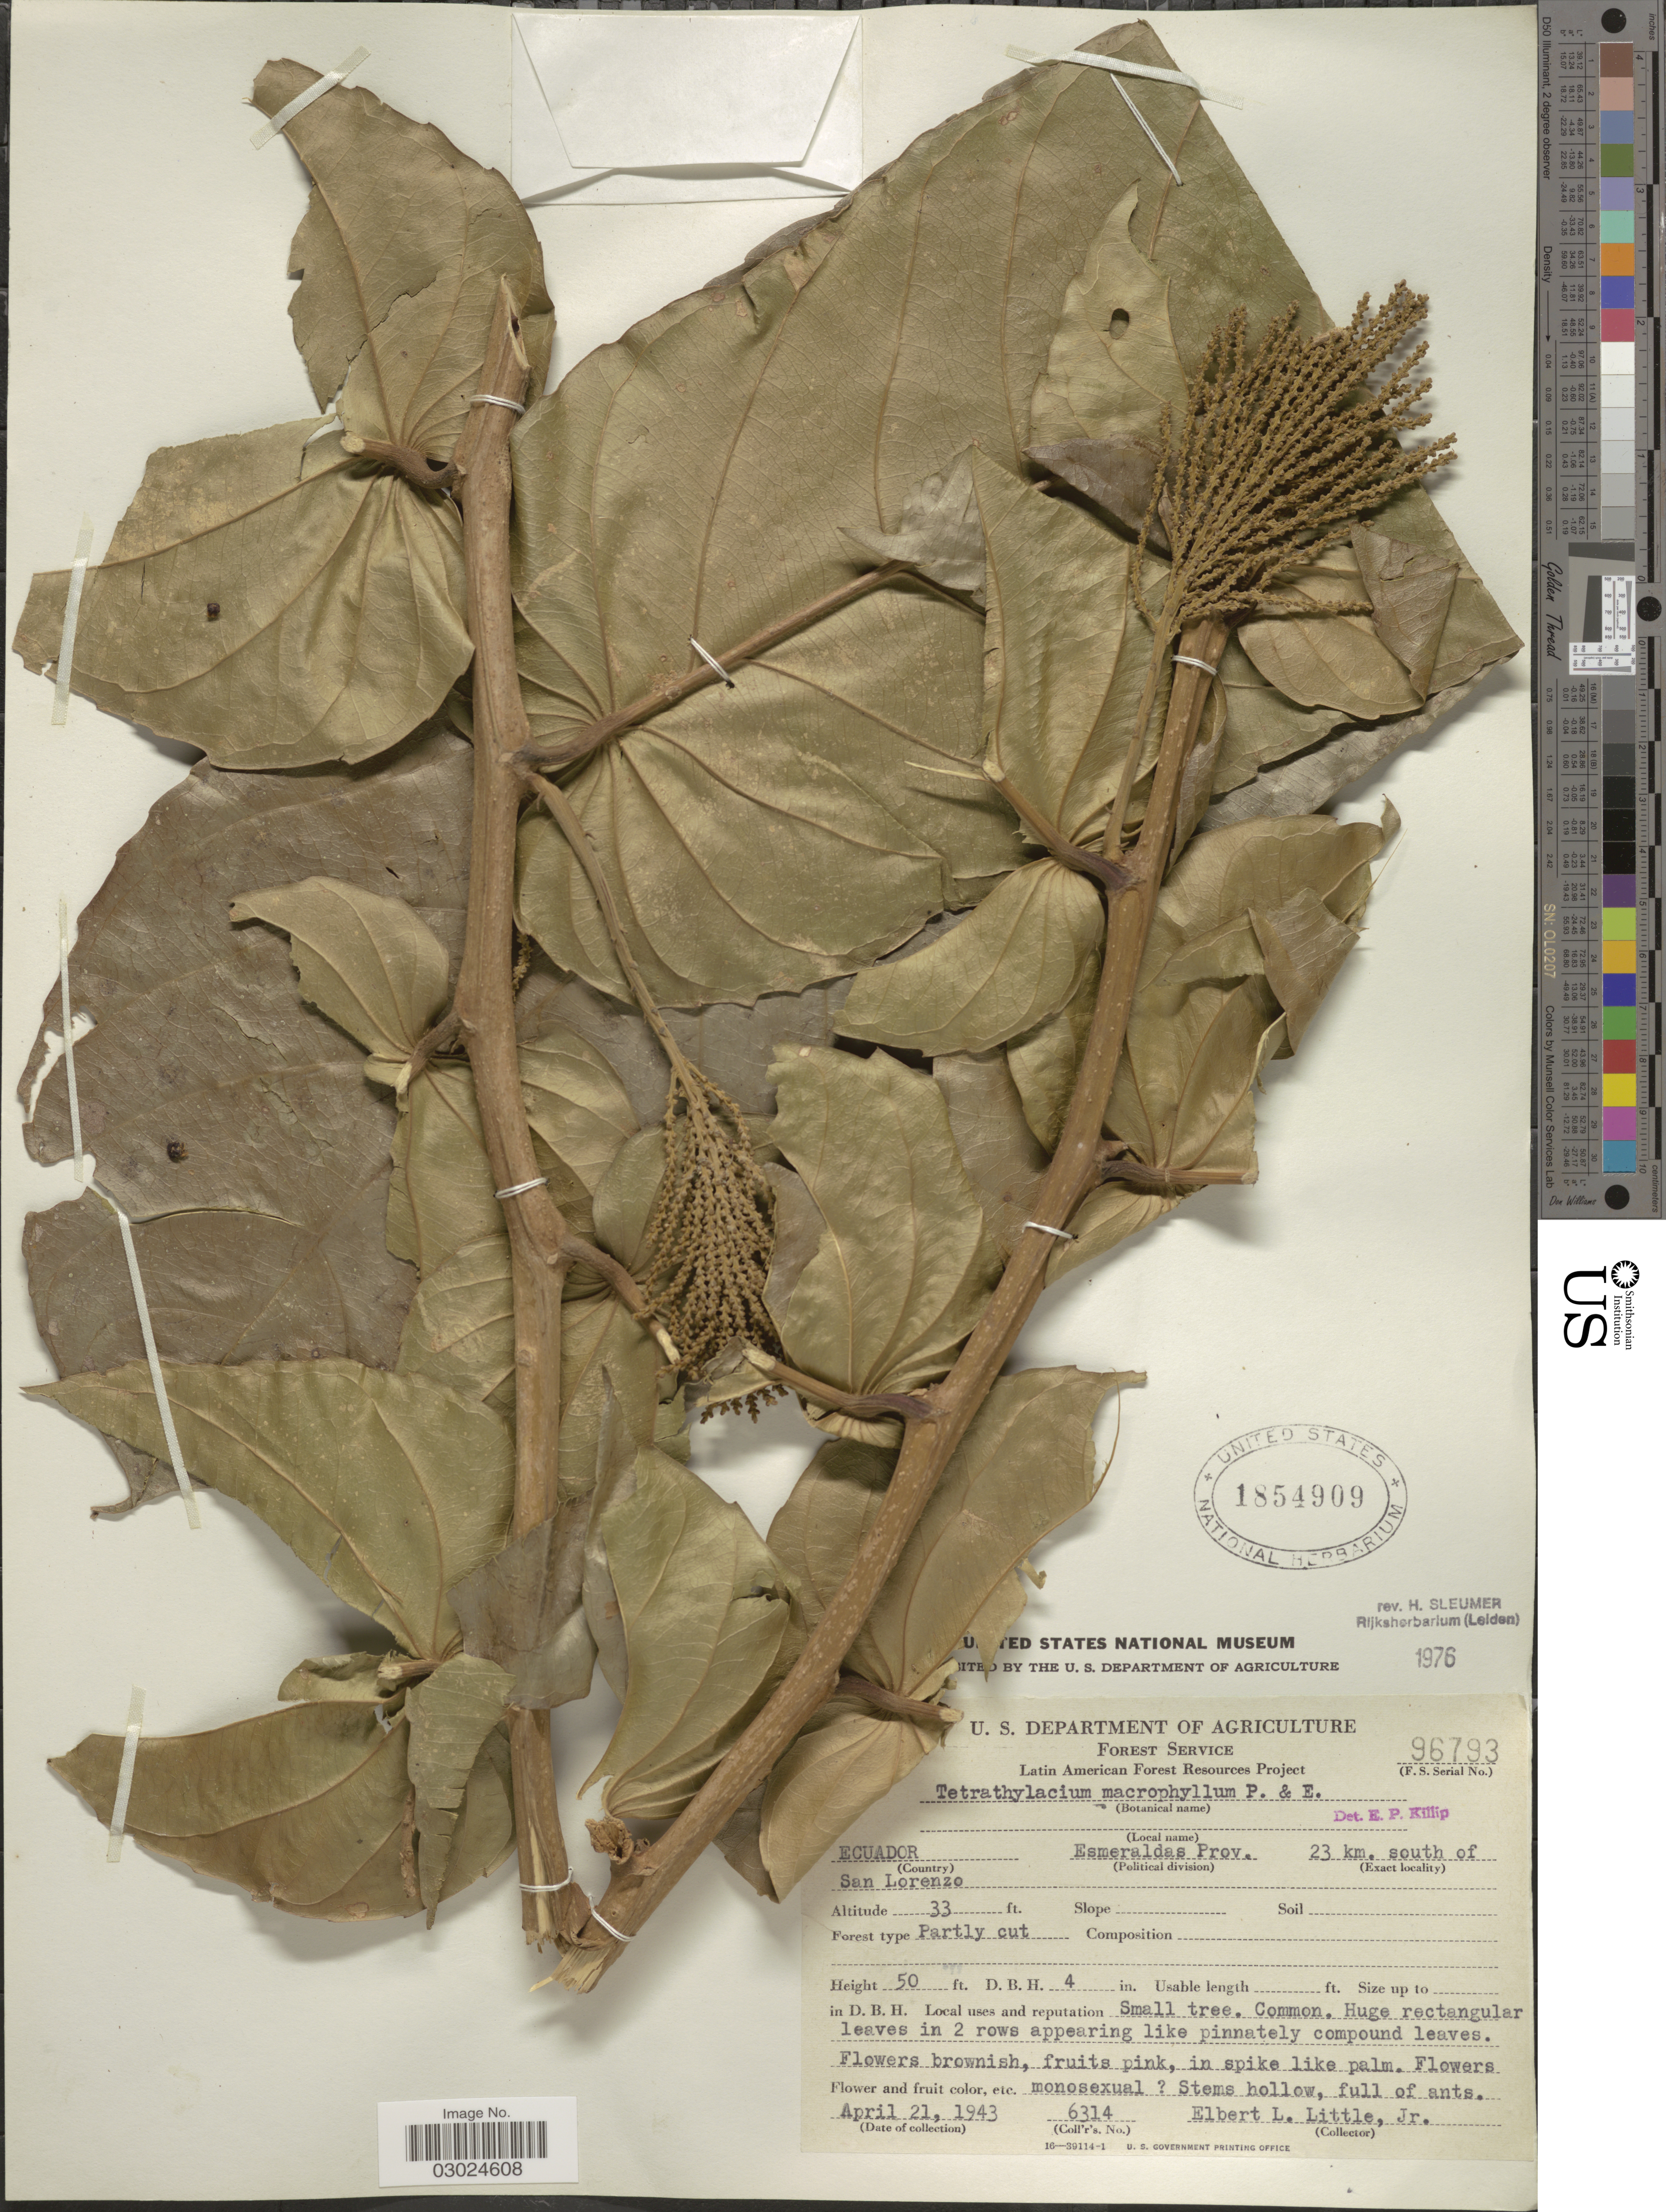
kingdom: Plantae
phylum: Tracheophyta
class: Magnoliopsida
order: Malpighiales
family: Salicaceae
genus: Tetrathylacium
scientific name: Tetrathylacium macrophyllum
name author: Poepp.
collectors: E. L. Little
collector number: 6314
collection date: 1943-04-21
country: Ecuador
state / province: Esmeraldas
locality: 23 km. south of San Lorenzo.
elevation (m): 10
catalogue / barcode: US 1854909